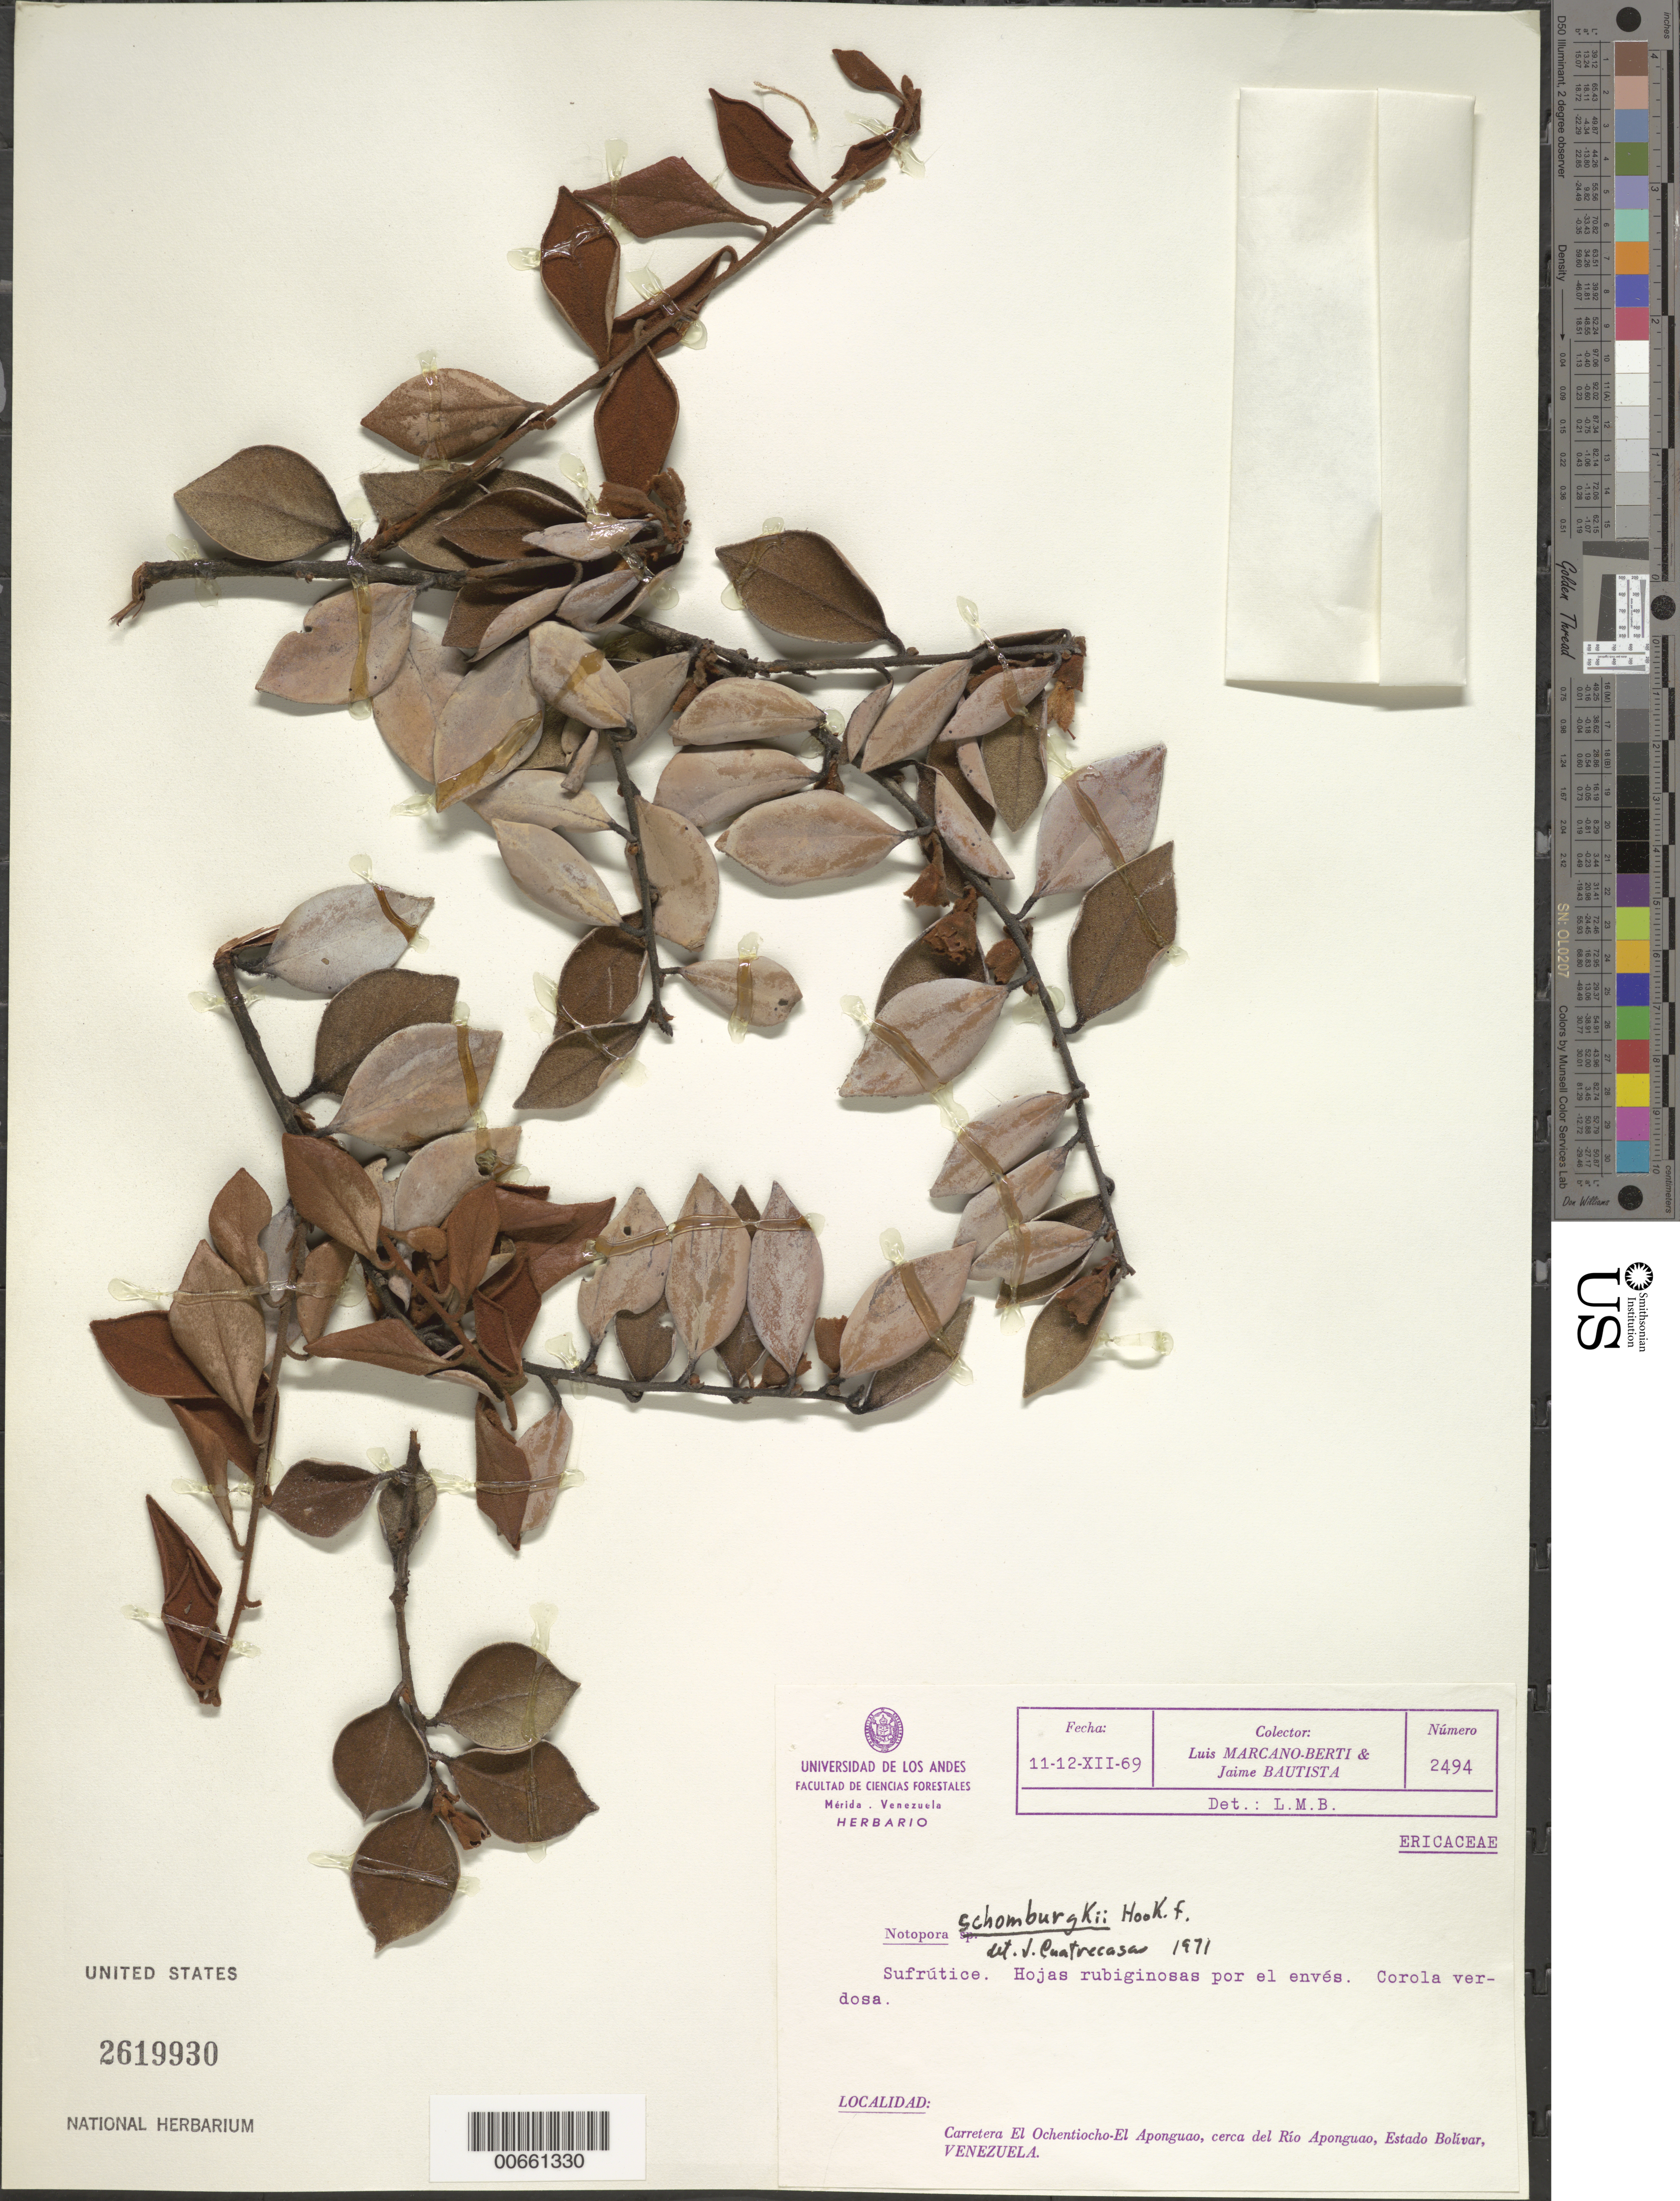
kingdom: Plantae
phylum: Tracheophyta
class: Magnoliopsida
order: Ericales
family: Ericaceae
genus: Notopora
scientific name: Notopora schomburgkii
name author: Hook. f.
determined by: Cuatrecasas, J.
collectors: L. Marcano-Berti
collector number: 2494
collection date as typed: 11-Dec-69 to 12-Dec-69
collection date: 1969-12-11/1969-12-12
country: Venezuela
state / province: Bolívar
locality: Carretera El Ochentiocho-El Aponguao; cerca del Río Aponguao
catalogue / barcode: US 2619930